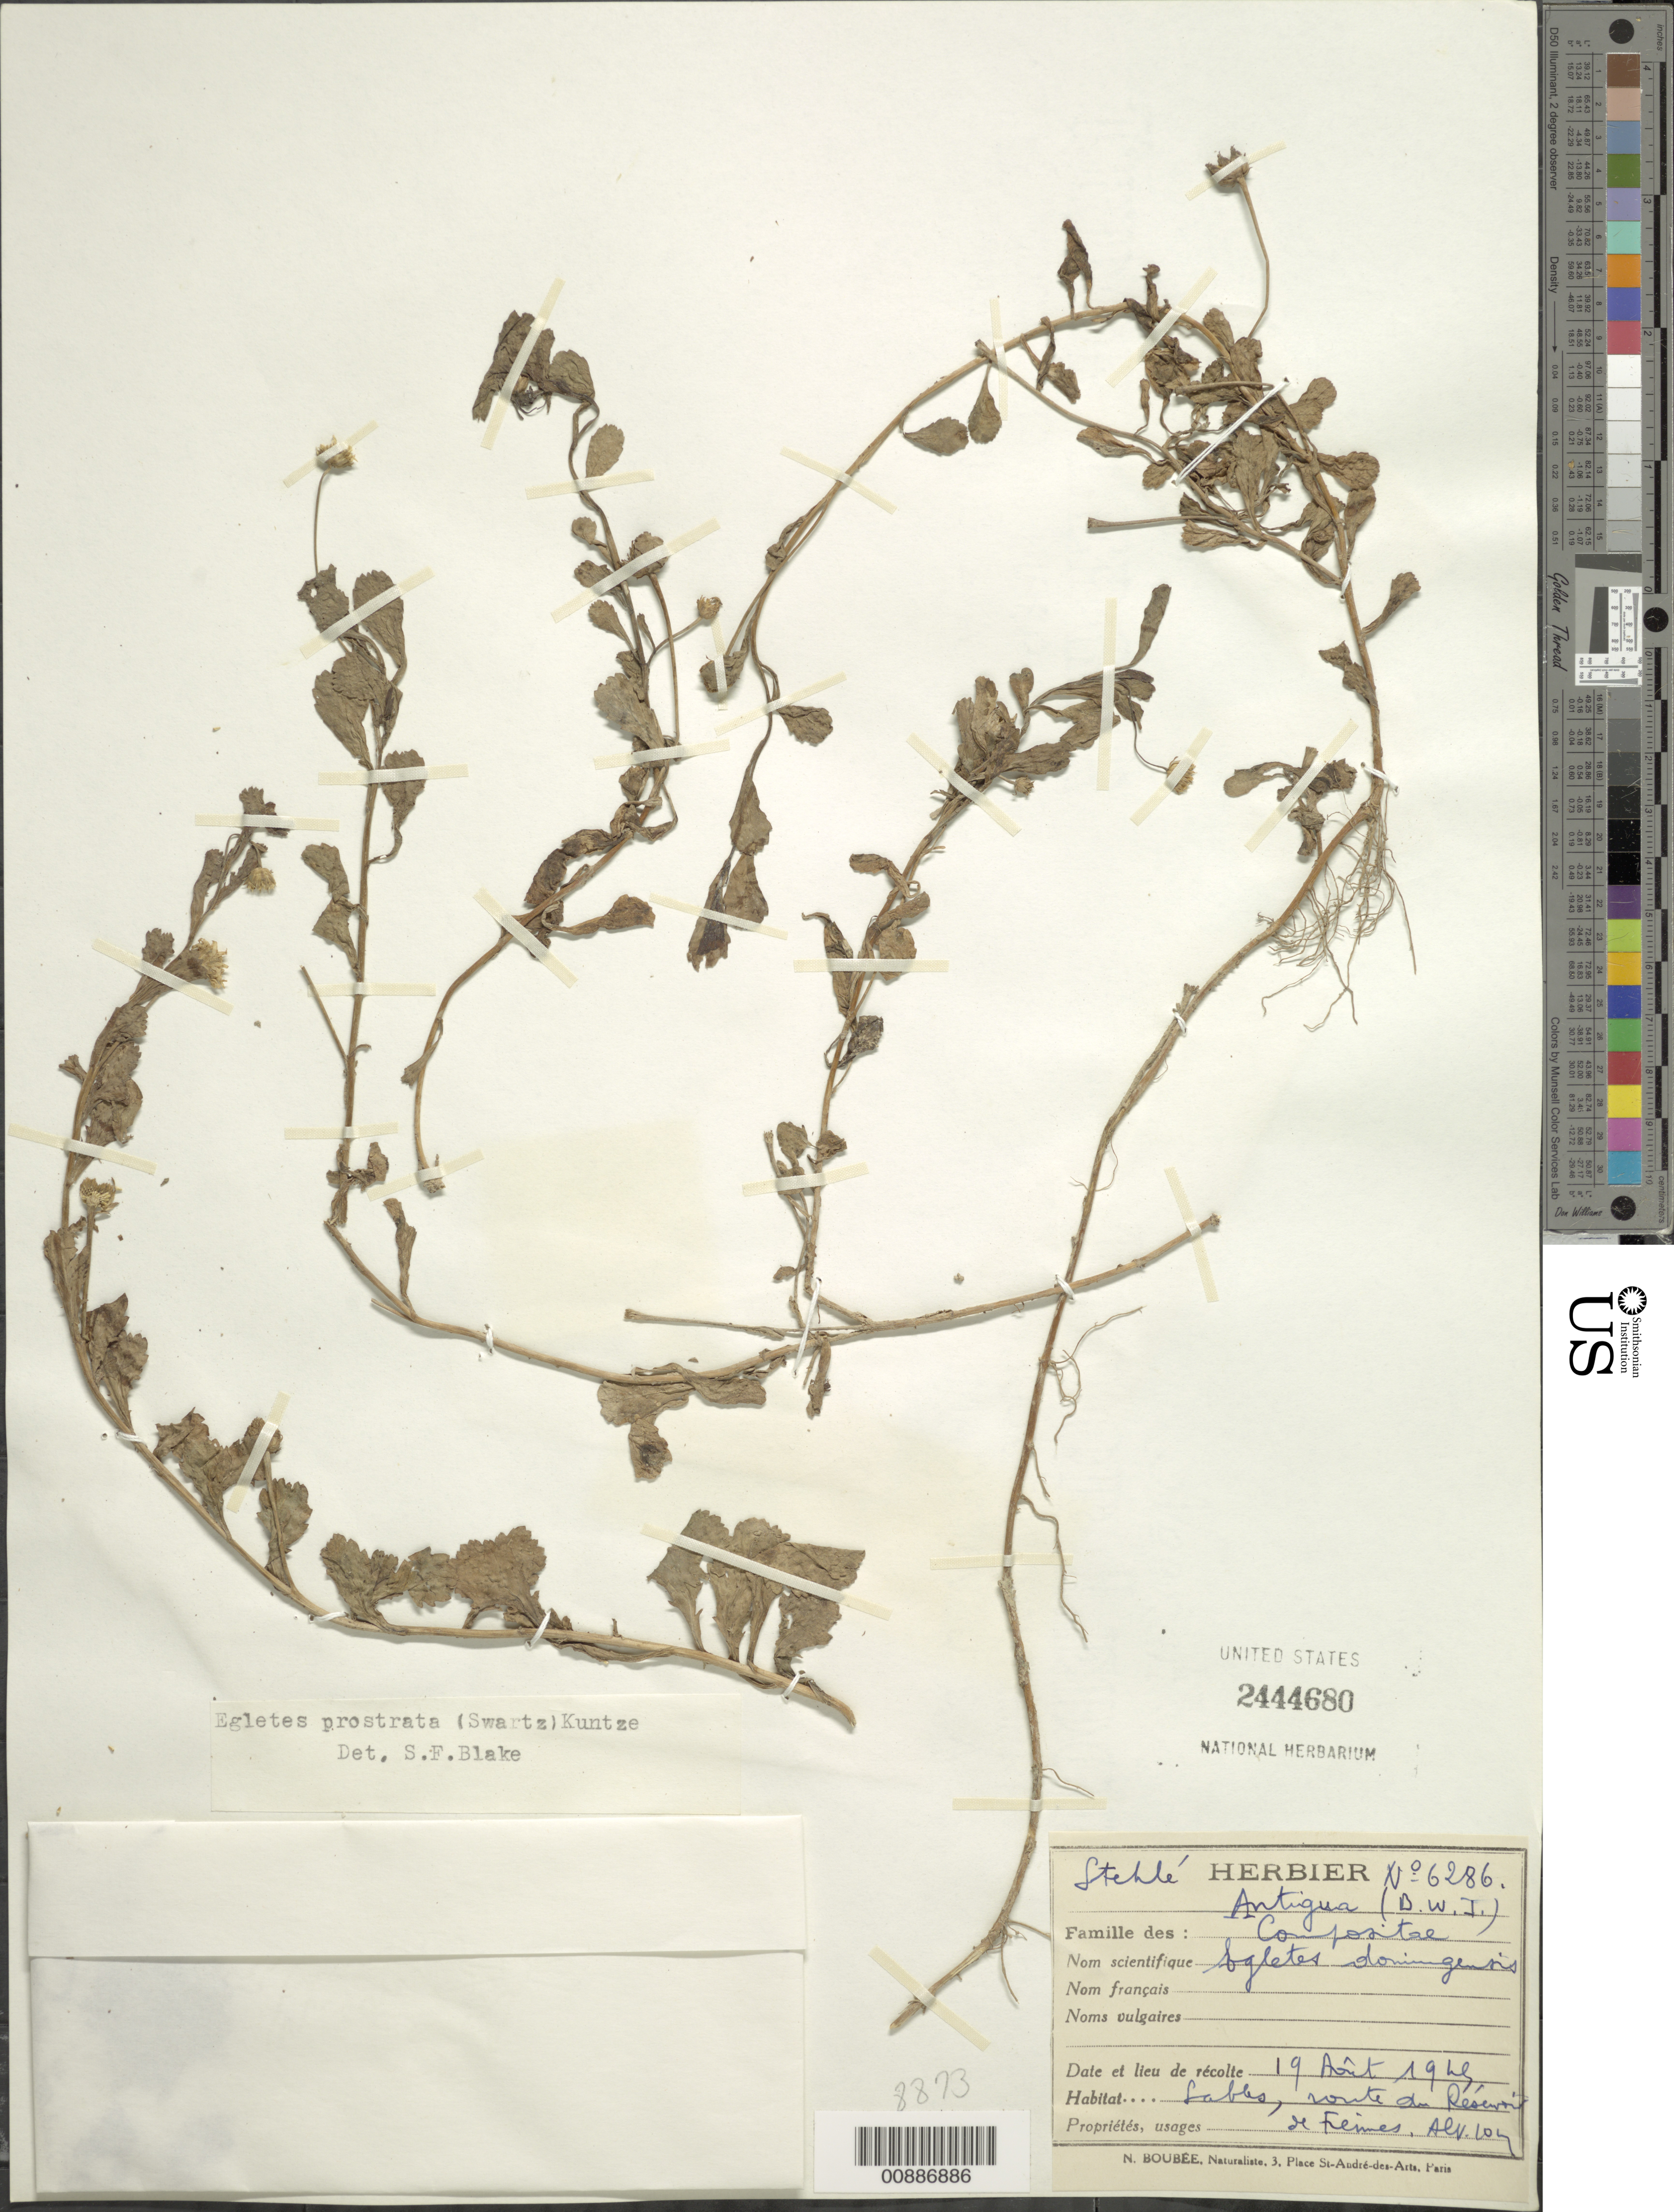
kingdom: Plantae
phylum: Tracheophyta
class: Magnoliopsida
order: Asterales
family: Asteraceae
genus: Egletes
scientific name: Egletes prostrata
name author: (Sw.) Kuntze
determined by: Blake, Sydney F.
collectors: H. Stehlé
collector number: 6286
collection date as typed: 19 Aug 1948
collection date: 1948-08-19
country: Antigua and Barbuda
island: Leeward Is.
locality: Route du Rèservoir de Feimes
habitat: Sables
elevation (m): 10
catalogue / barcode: US 2444680